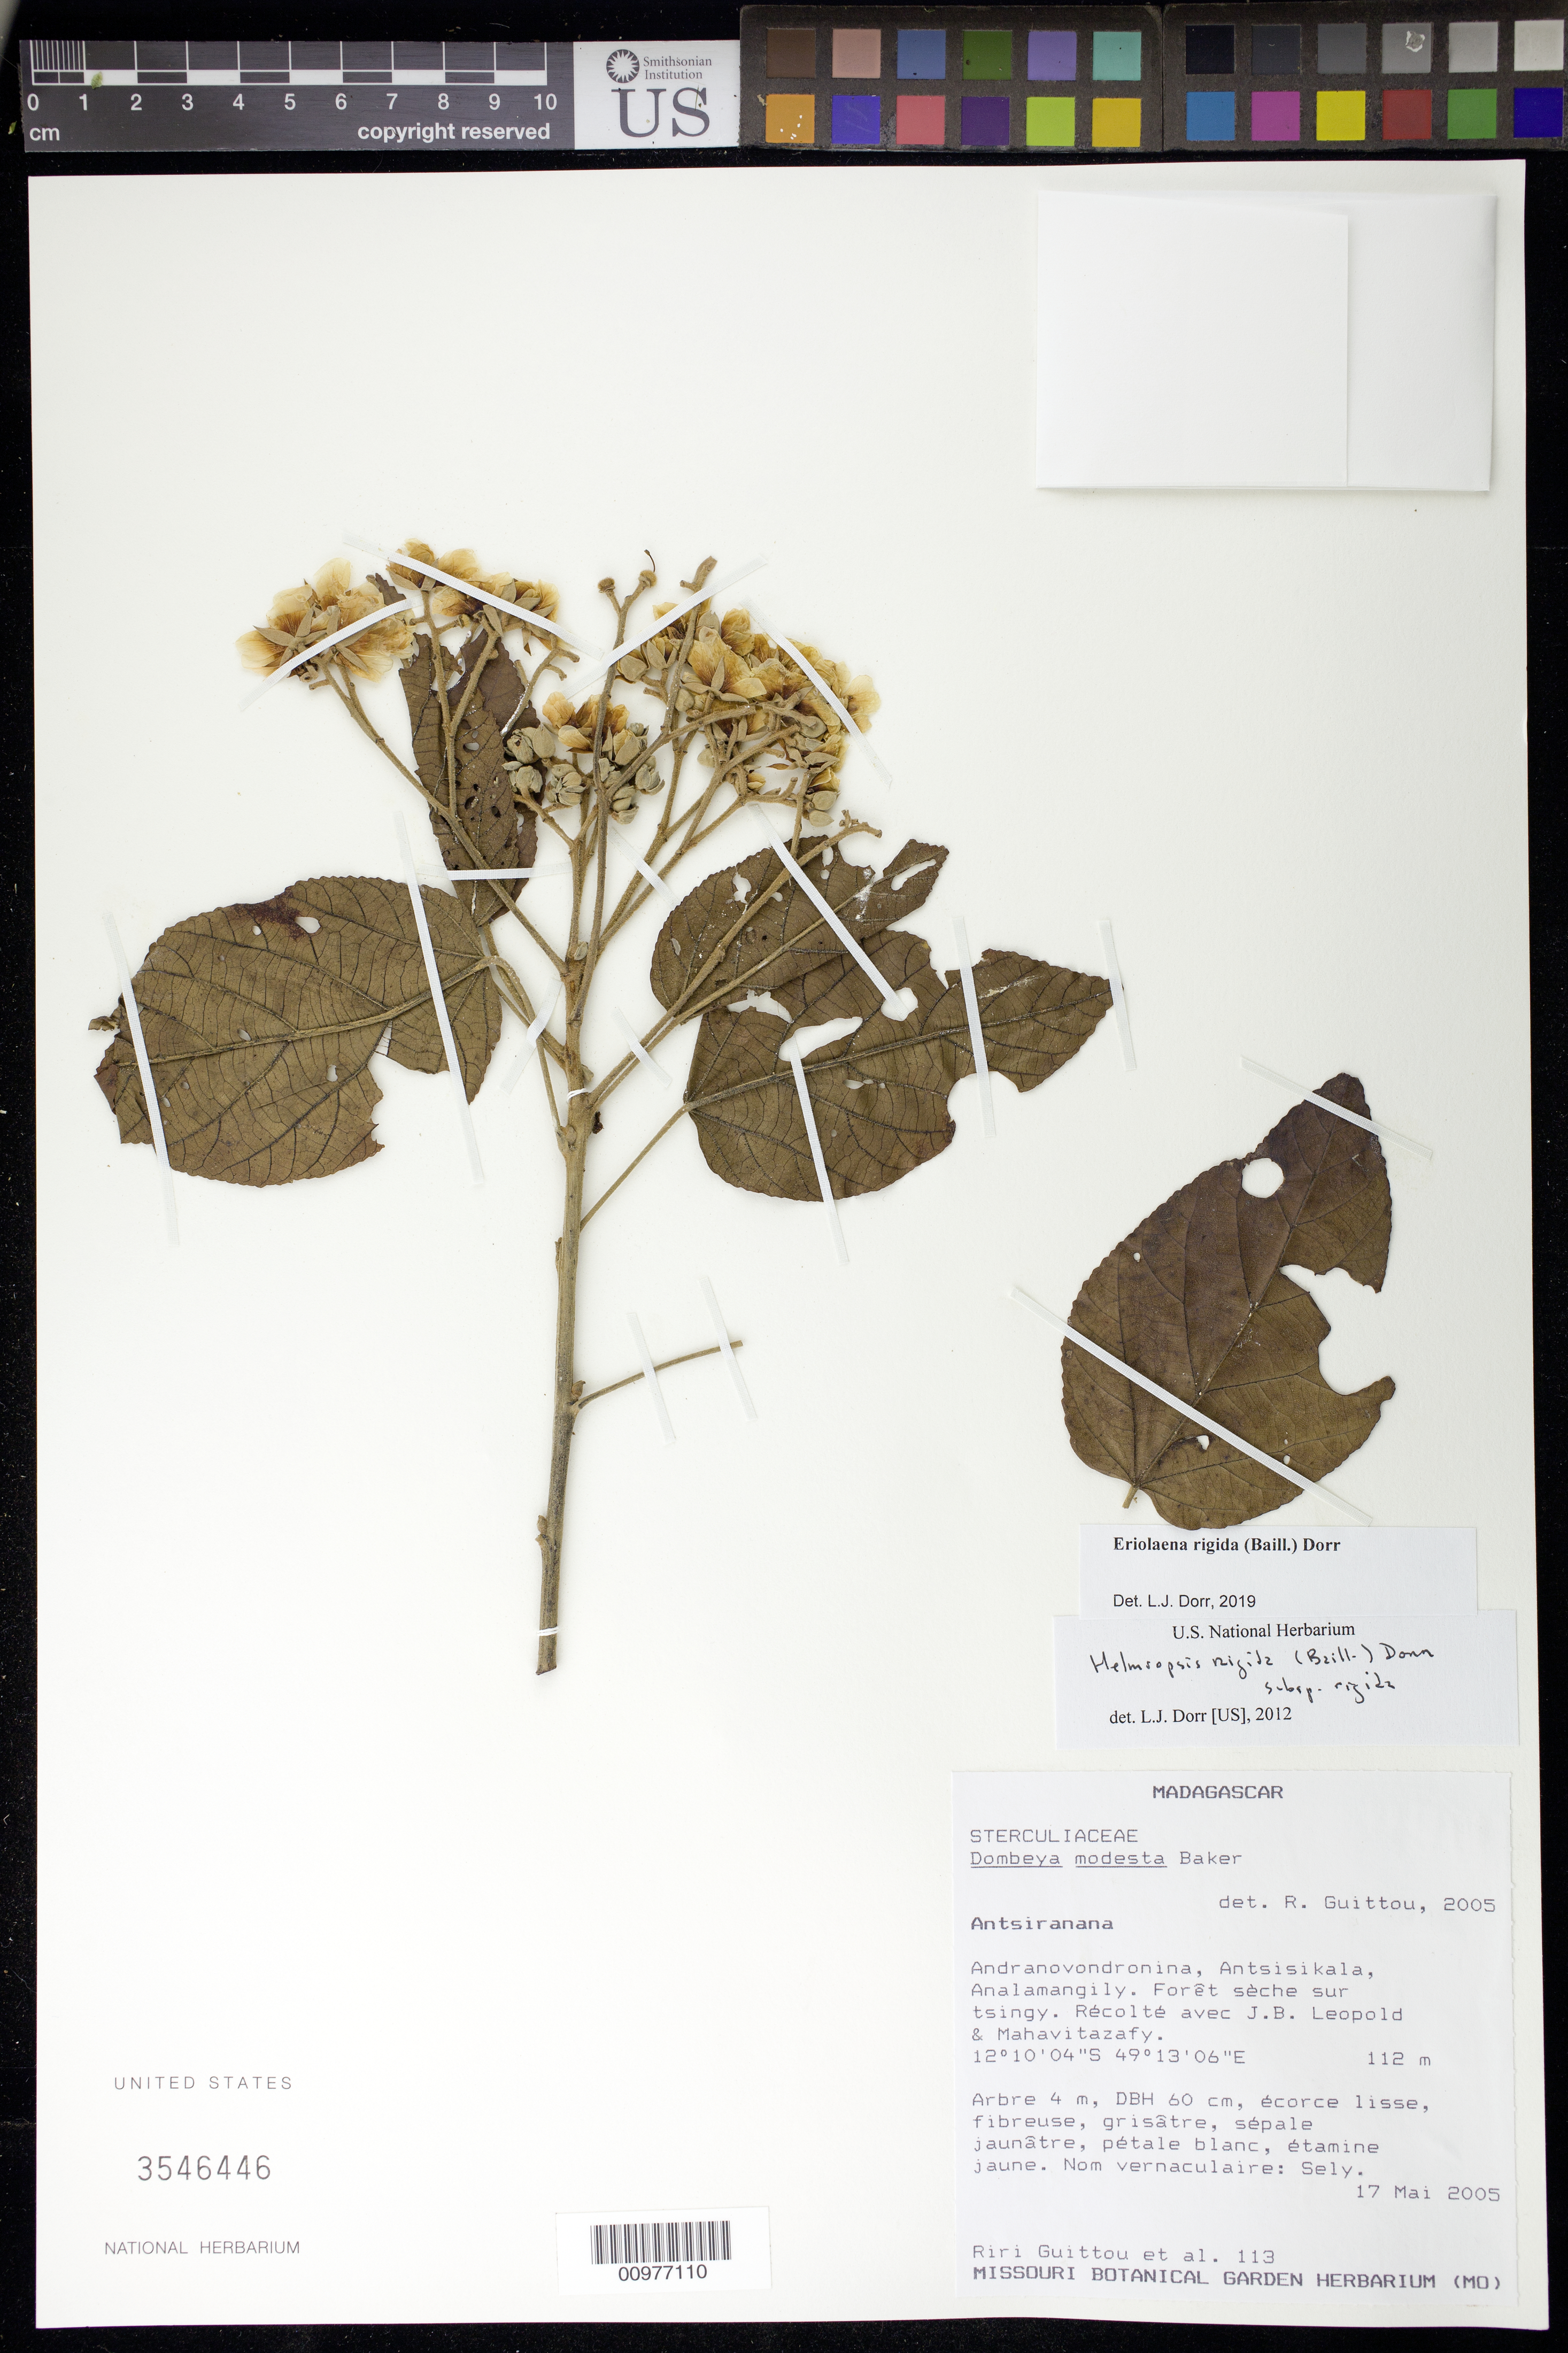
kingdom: Plantae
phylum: Tracheophyta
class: Magnoliopsida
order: Malvales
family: Malvaceae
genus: Eriolaena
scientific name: Eriolaena rigida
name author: (Baill.) Dorr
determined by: Dorr, L. J., (BOT), Smithsonian Institution - National Museum of Natural History (UNITED STATES)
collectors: R. Guittou et al.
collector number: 113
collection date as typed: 17 Mai 2007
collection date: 2007-05-17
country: Madagascar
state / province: Diana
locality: Andranovondronina, Antsisikala, Analamangily.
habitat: foret seche sur tsingy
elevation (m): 112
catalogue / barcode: US 3546446